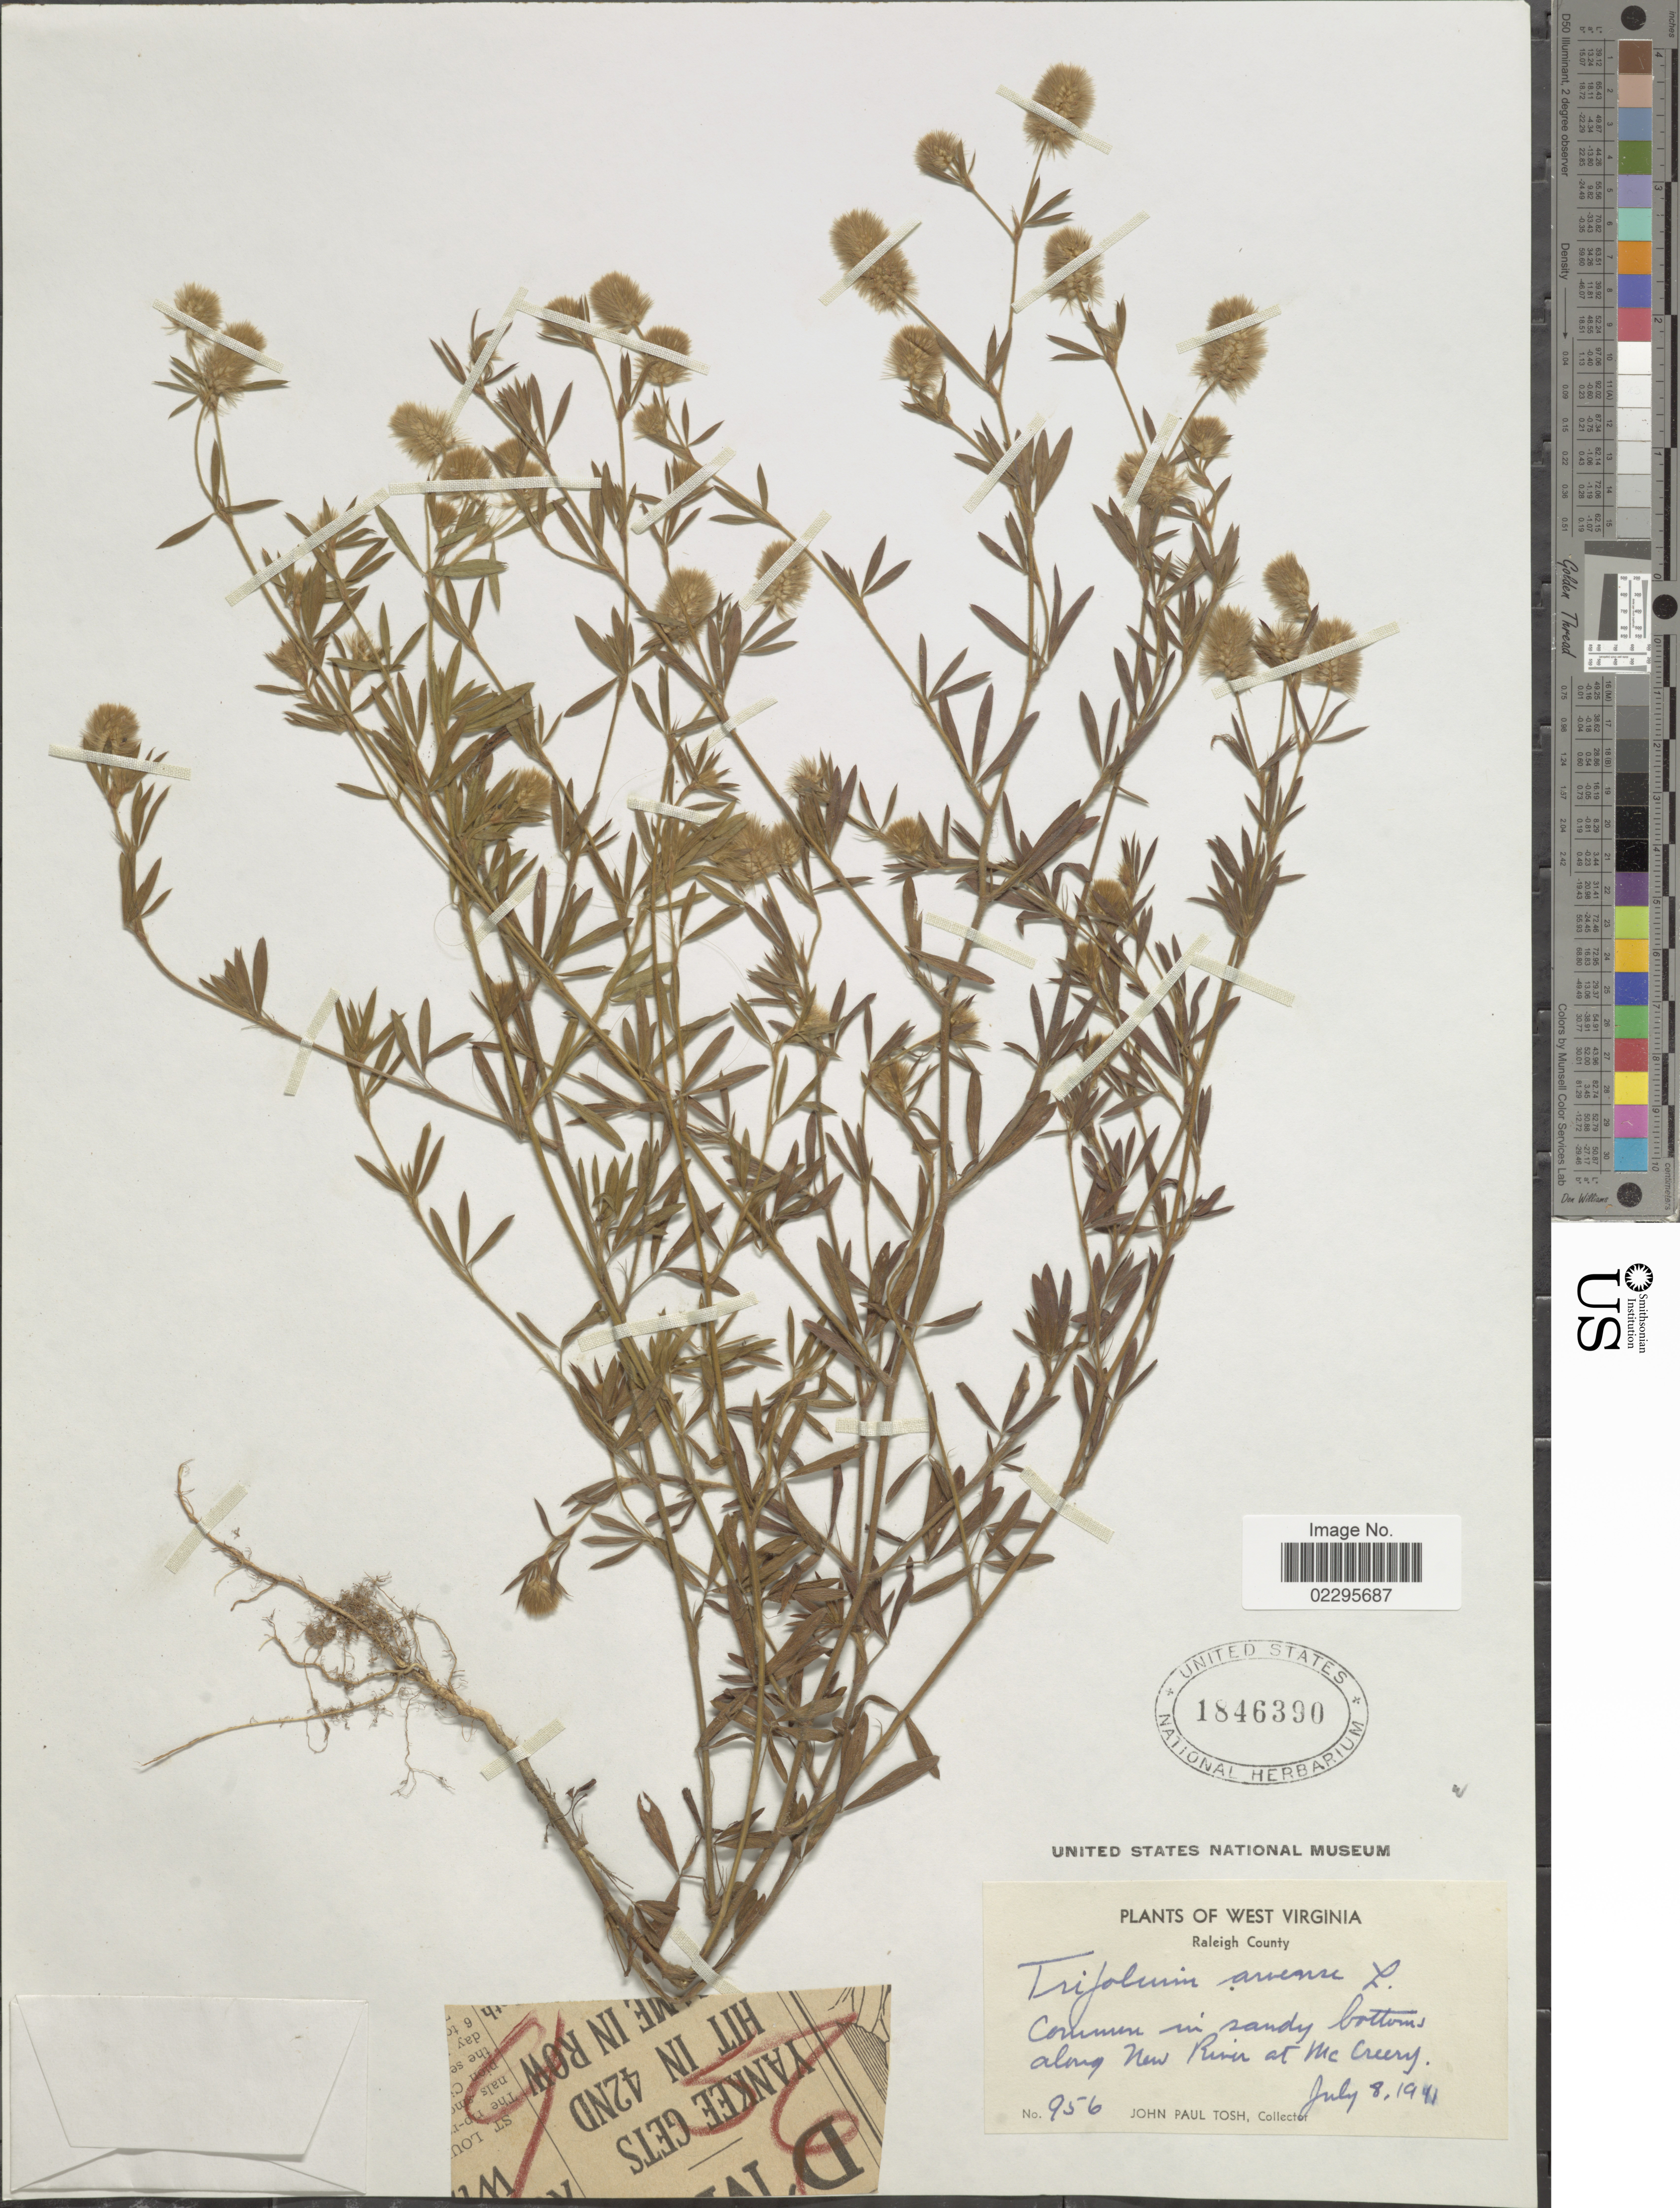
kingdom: Plantae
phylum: Tracheophyta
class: Magnoliopsida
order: Fabales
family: Fabaceae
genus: Trifolium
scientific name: Trifolium arvense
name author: L.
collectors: J. Tosh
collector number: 956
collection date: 1941-07-08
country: United States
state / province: West Virginia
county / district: Raleigh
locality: Raleigh County, in sandy bottoms, along New River at McCreery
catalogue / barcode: US 1846390